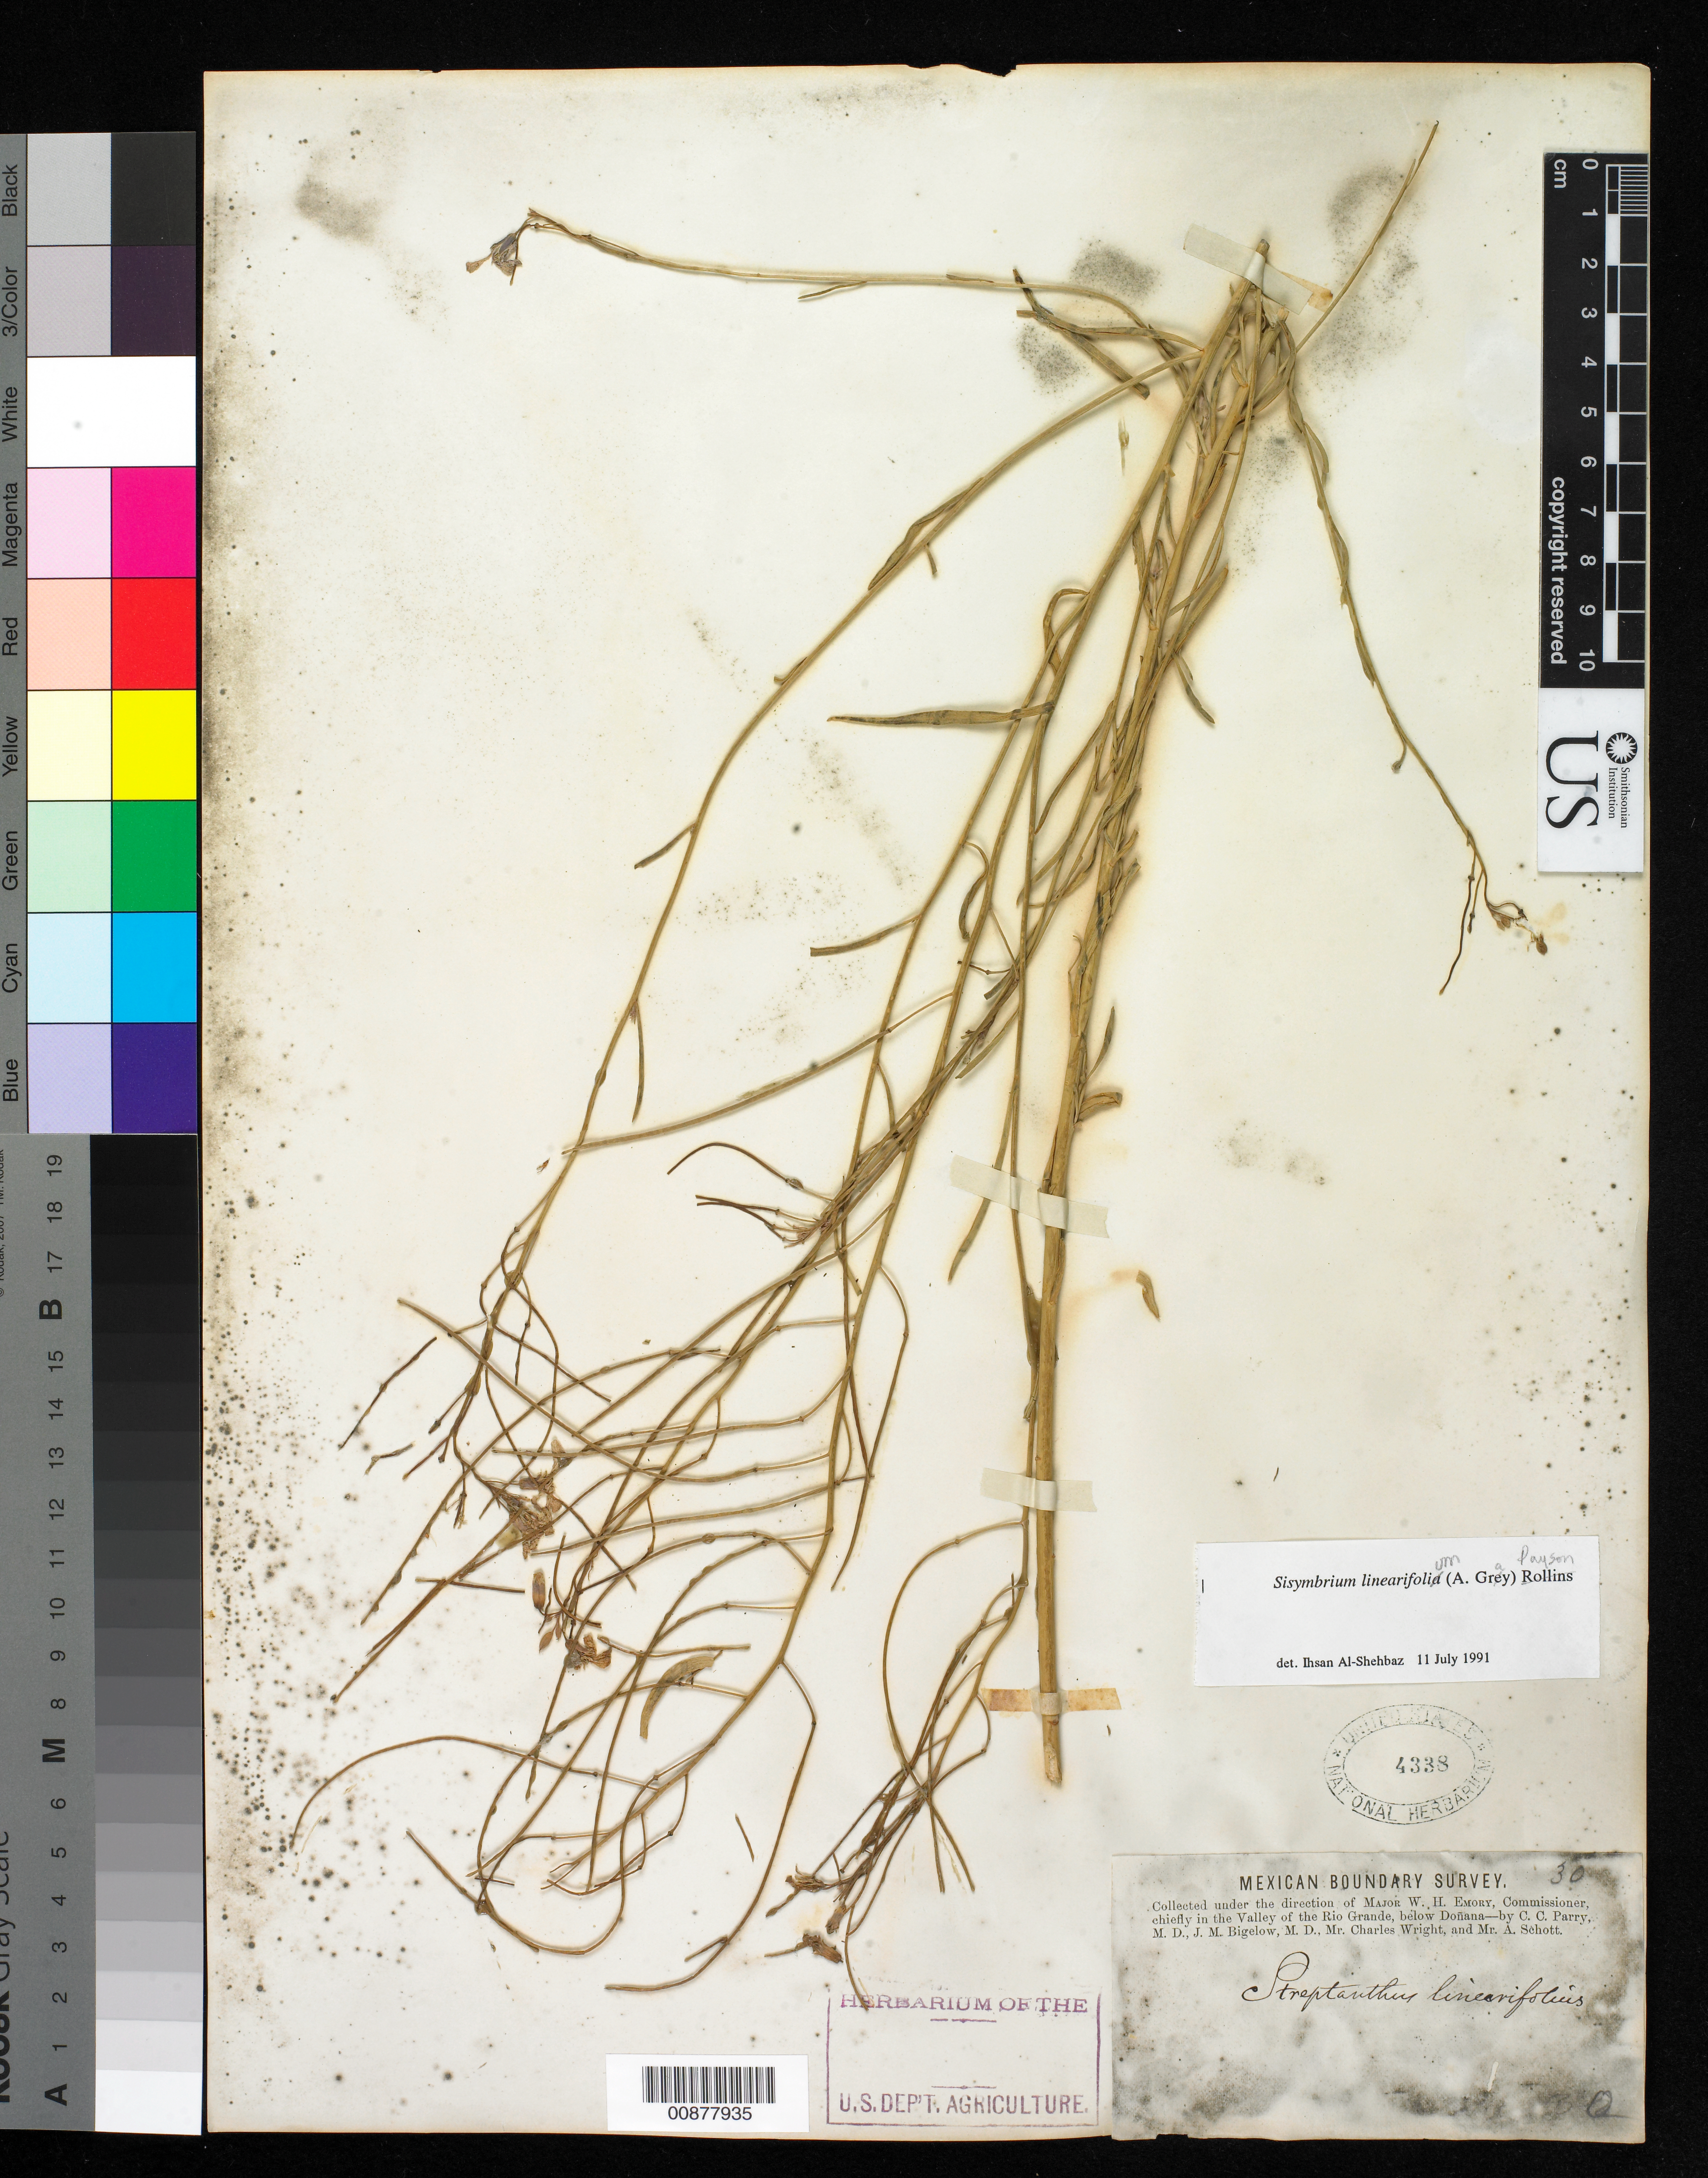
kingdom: Plantae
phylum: Tracheophyta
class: Magnoliopsida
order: Brassicales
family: Brassicaceae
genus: Sisymbrium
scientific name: Sisymbrium linearifolium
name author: (A. Gray) Payson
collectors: C. C. Parry, J. M. Bigelow, C. Wright & A. C. V. Schott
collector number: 30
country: United States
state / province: New Mexico / Texas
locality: Valley of the Rio Grande, below Doñana.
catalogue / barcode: US 4338